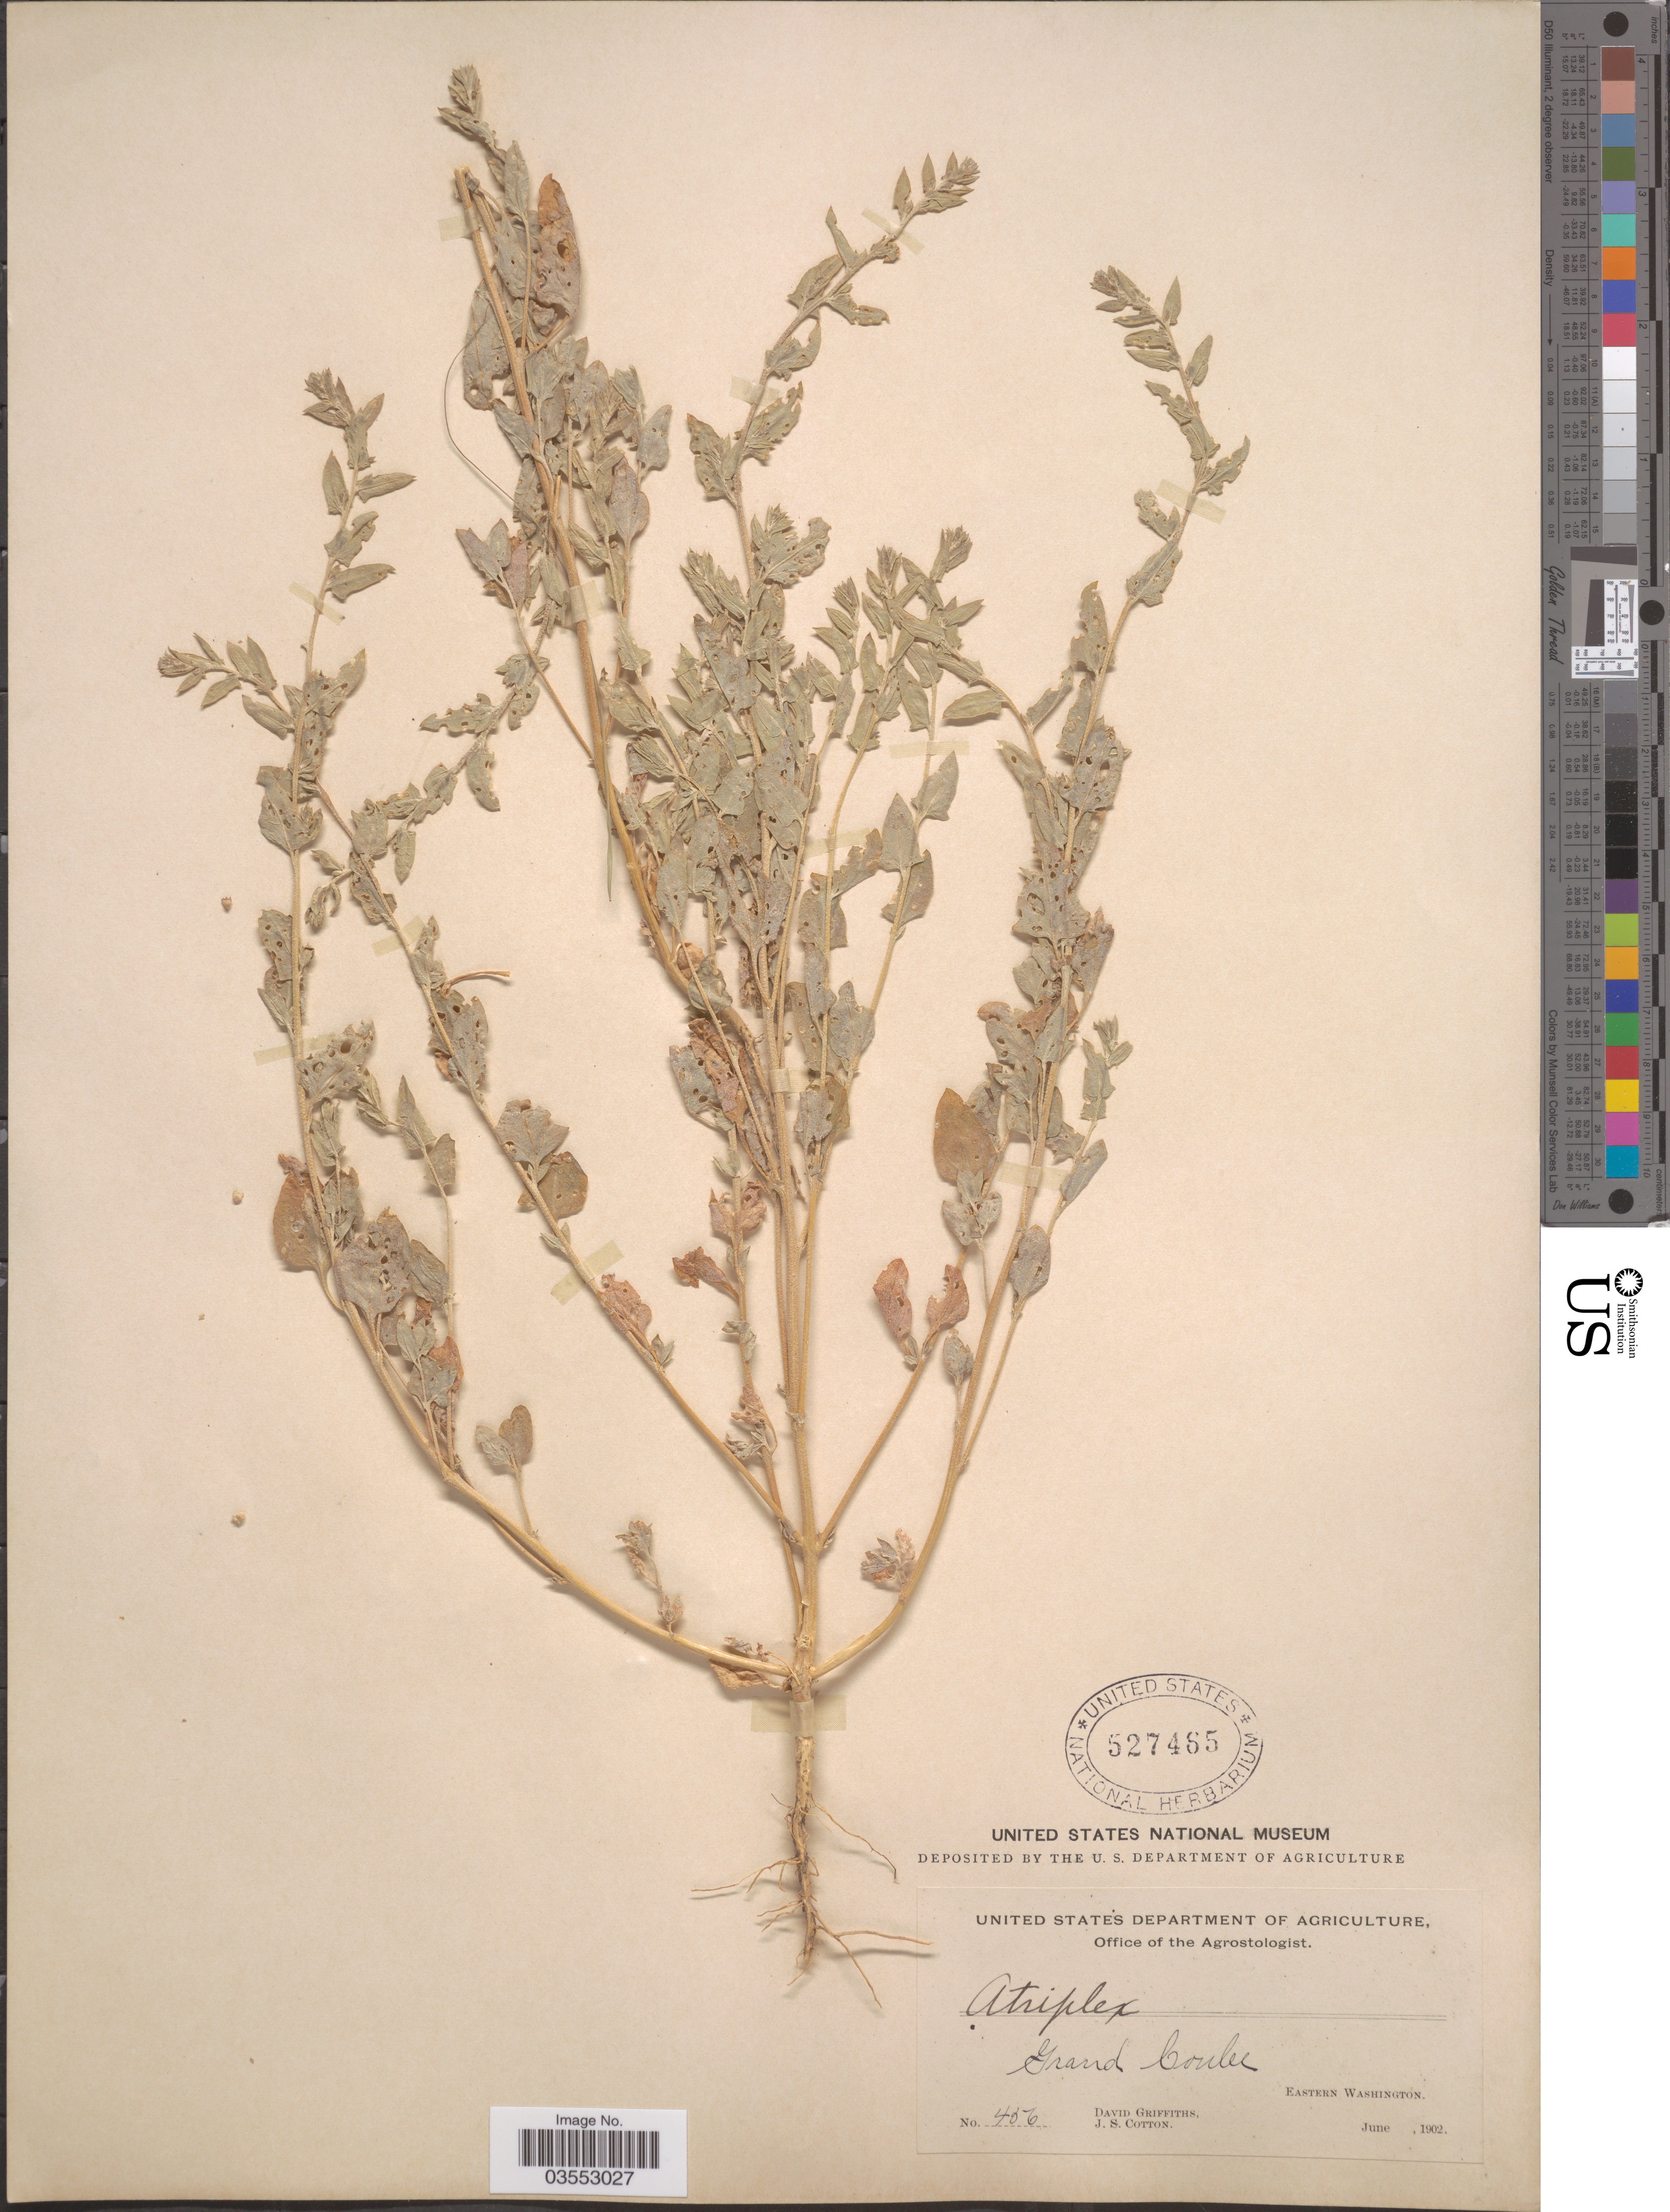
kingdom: Plantae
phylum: Tracheophyta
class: Magnoliopsida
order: Caryophyllales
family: Amaranthaceae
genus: Atriplex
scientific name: Atriplex truncata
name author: (Torr. ex S. Watson) A. Gray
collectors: D. Griffiths & J. S. Cotton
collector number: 456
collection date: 1902-06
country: United States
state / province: Washington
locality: Grand Coulee. Eastern Washington.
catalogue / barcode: US 527465